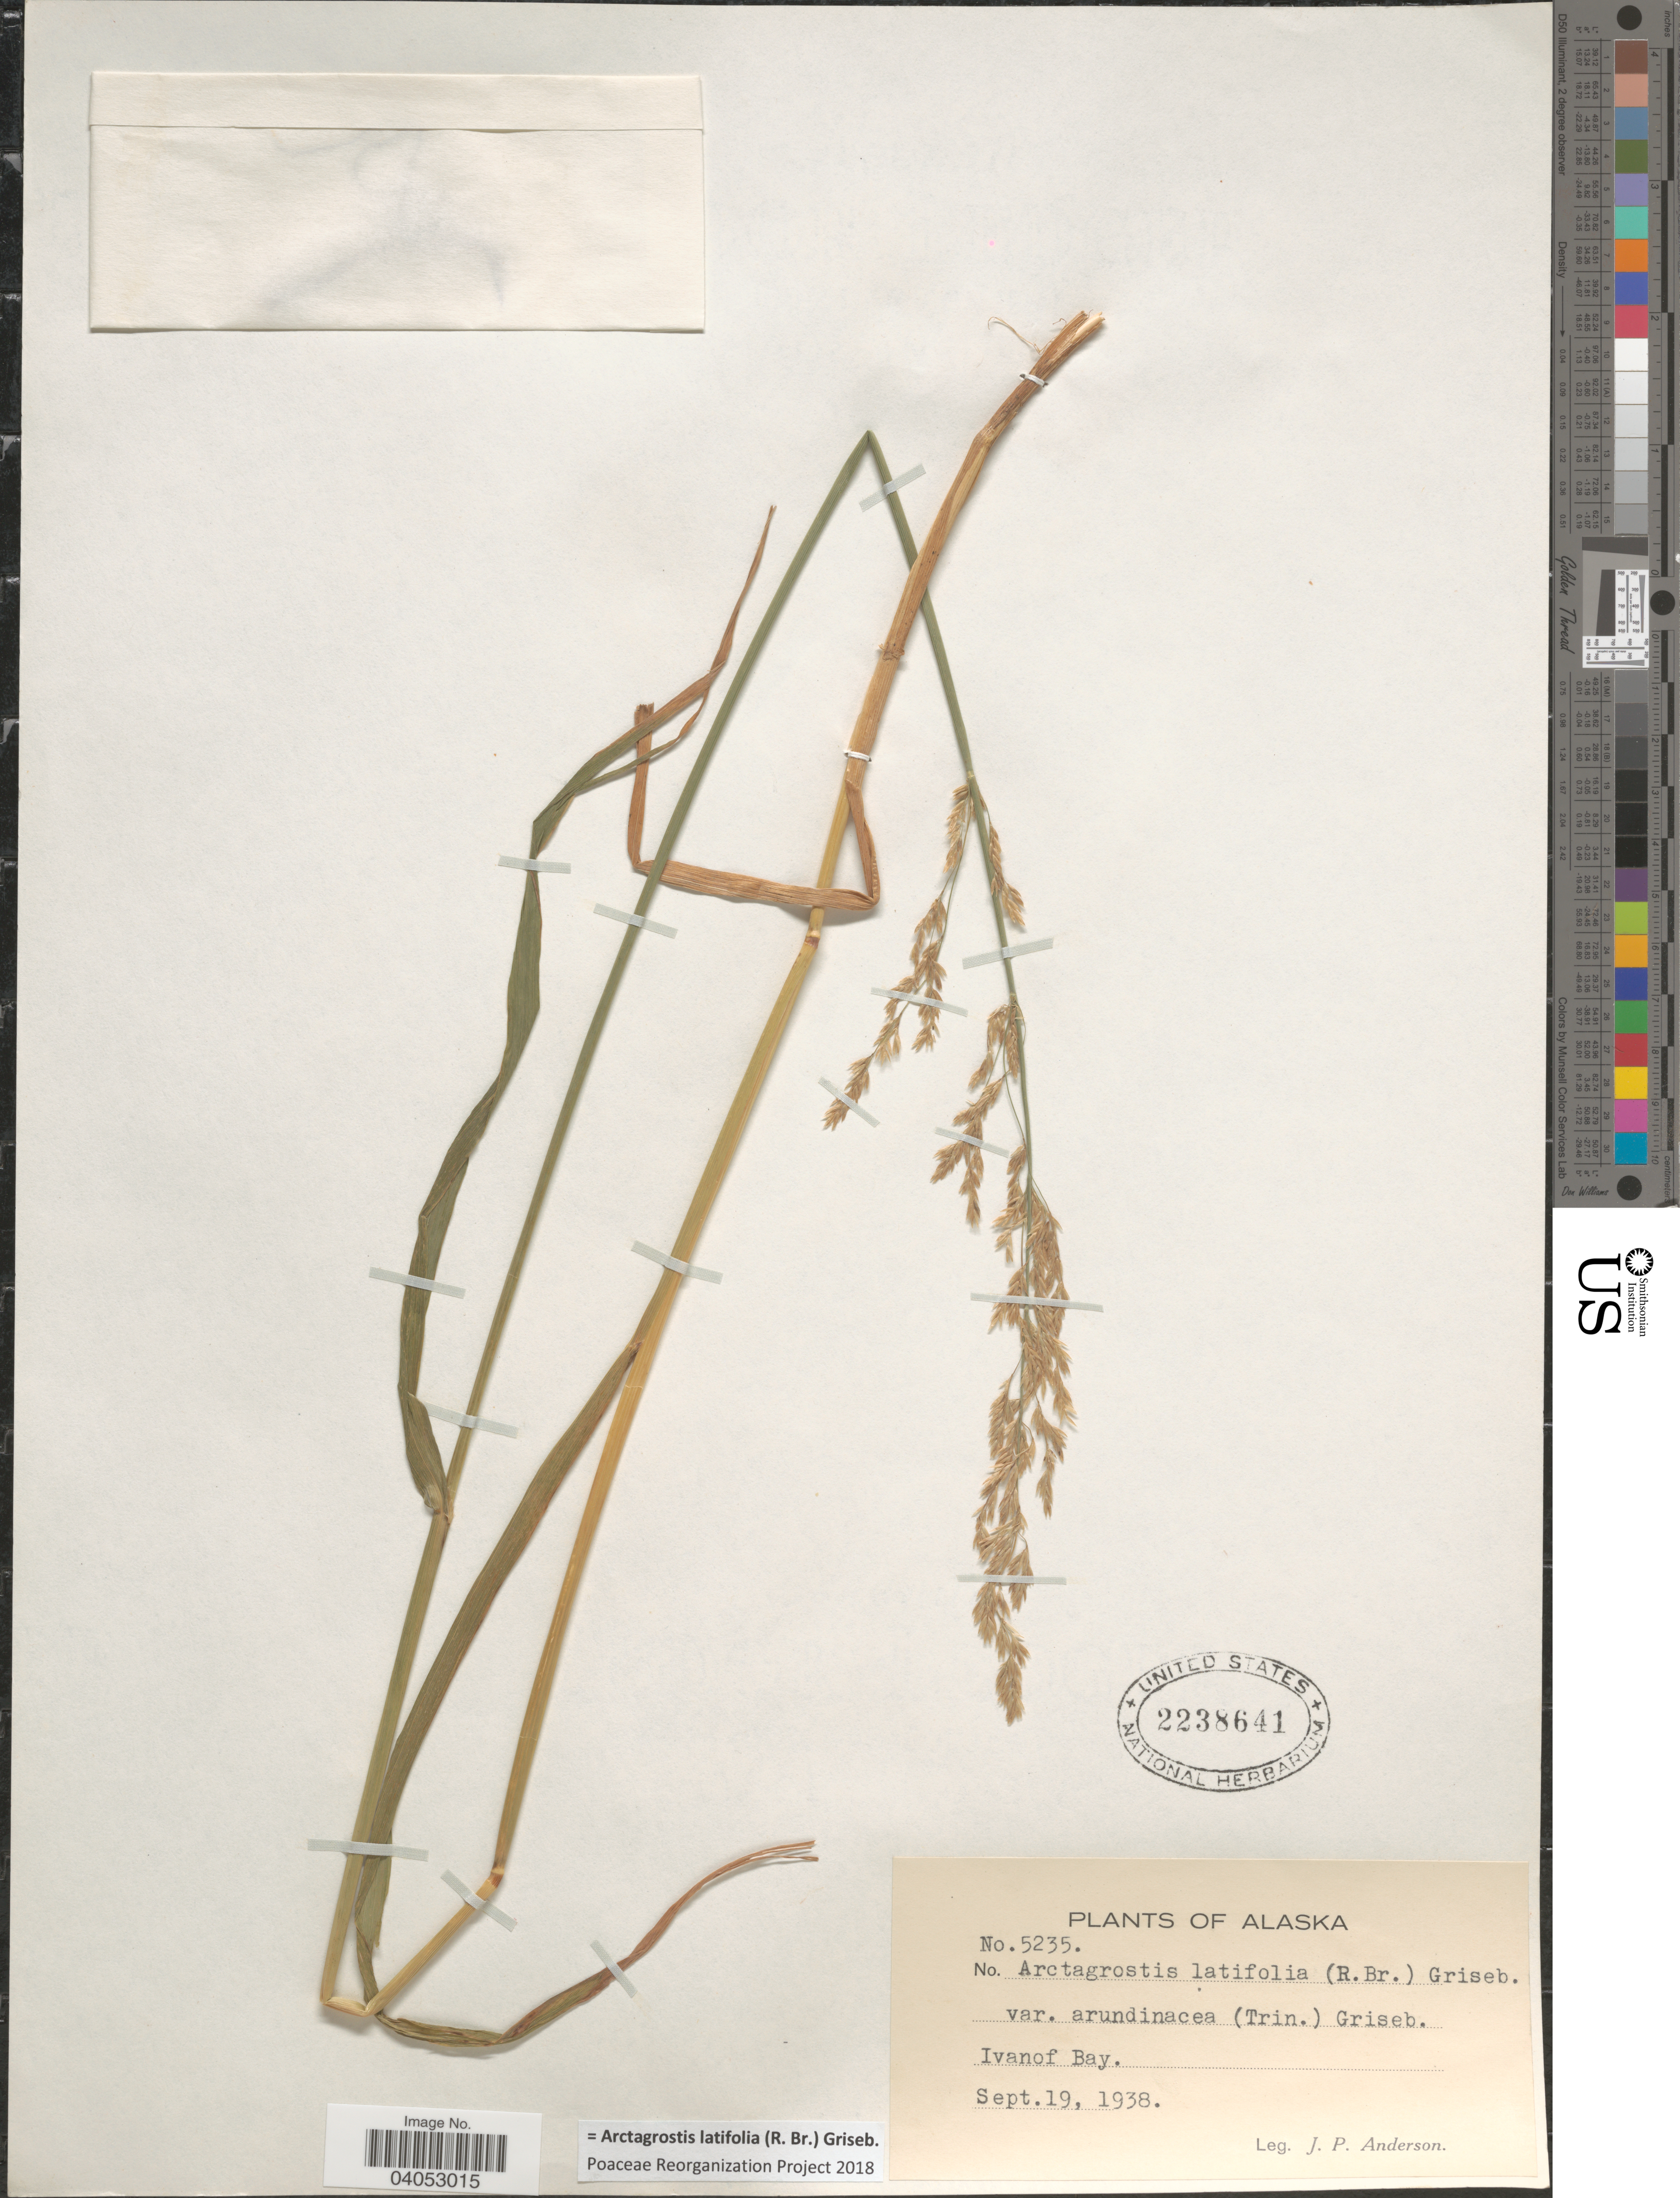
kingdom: Plantae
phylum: Tracheophyta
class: Liliopsida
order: Poales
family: Poaceae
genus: Arctagrostis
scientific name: Arctagrostis latifolia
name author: (R. Br.) Griseb.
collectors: J. P. Anderson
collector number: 5235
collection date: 1938-09-19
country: United States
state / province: Alaska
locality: Ivanof Bay.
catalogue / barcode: US 2238641